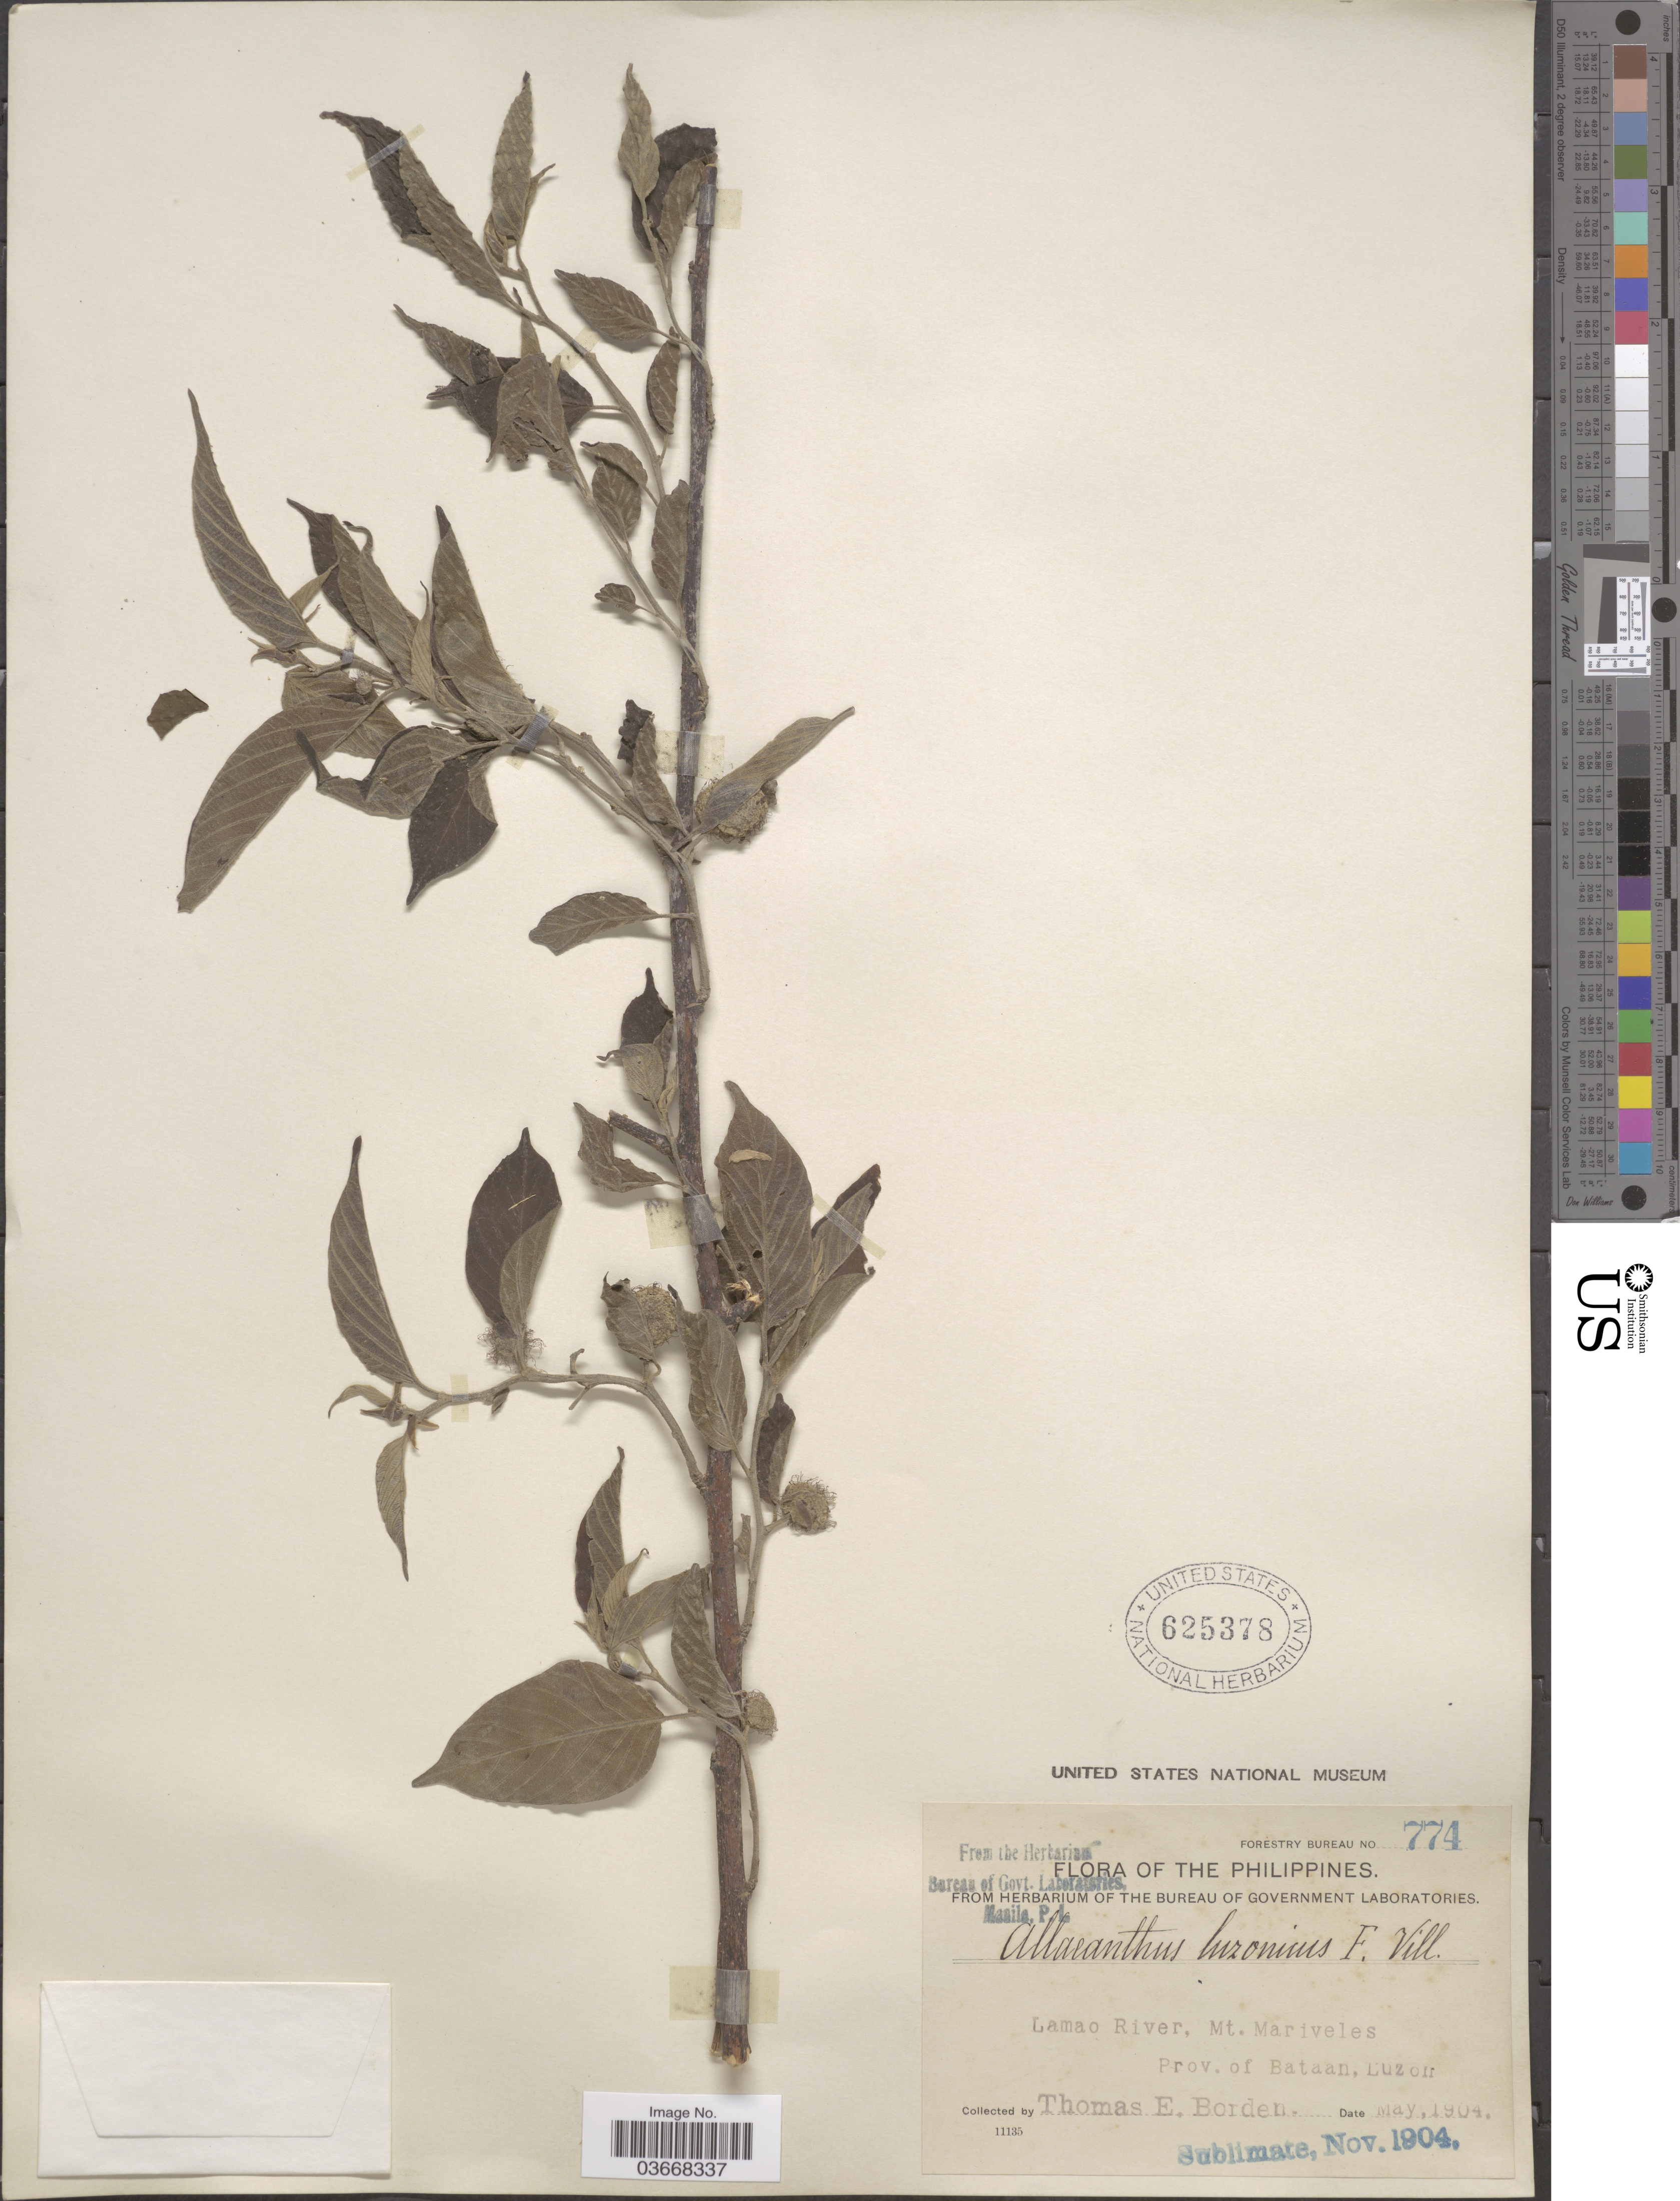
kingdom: Plantae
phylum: Tracheophyta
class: Magnoliopsida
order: Rosales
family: Moraceae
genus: Allaeanthus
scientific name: Allaeanthus luzonicus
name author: Fern.-Vill.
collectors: T. E. Borden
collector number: Forestry Bureau 774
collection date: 1904-05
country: Philippines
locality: Lamao River, Mt. Mariveles, Prov. of Bataan, Luzon.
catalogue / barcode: US 625378